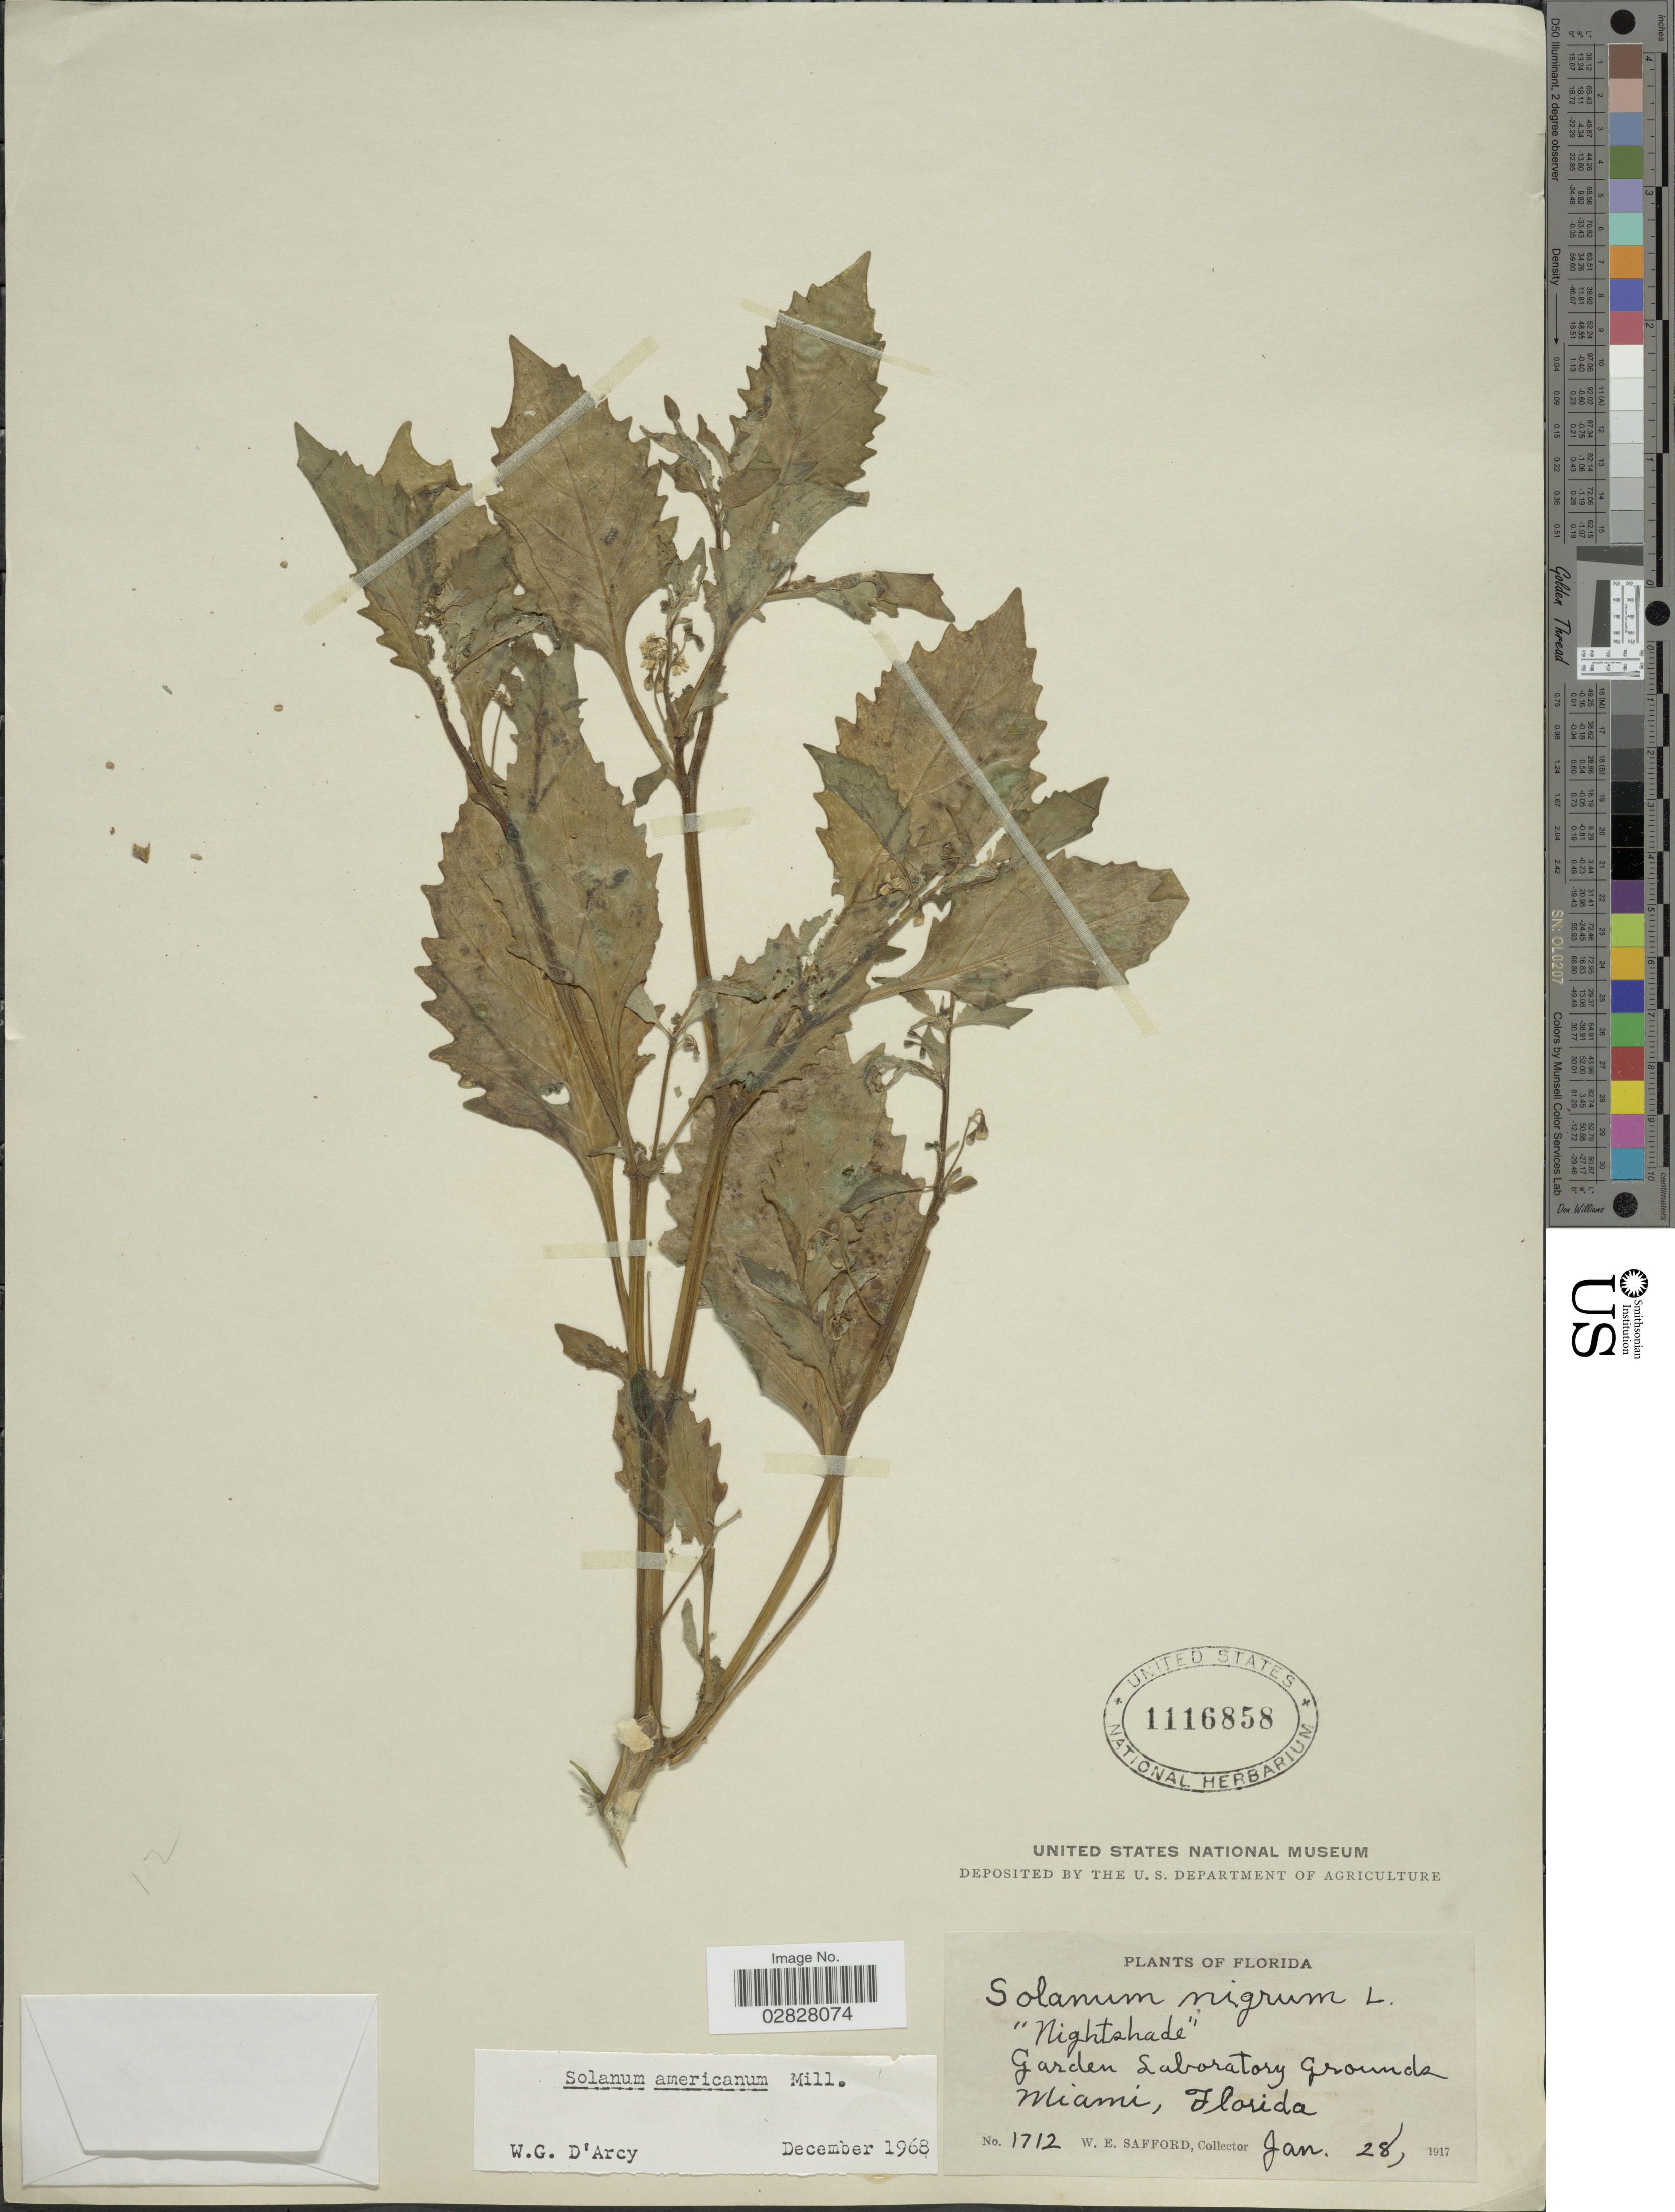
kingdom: Plantae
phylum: Tracheophyta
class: Magnoliopsida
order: Solanales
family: Solanaceae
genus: Solanum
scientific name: Solanum americanum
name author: Mill.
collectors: W. E. Safford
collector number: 1712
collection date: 1917-01-28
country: United States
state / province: Florida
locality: Garden Laboratory Grounds Miami.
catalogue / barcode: US 1116858